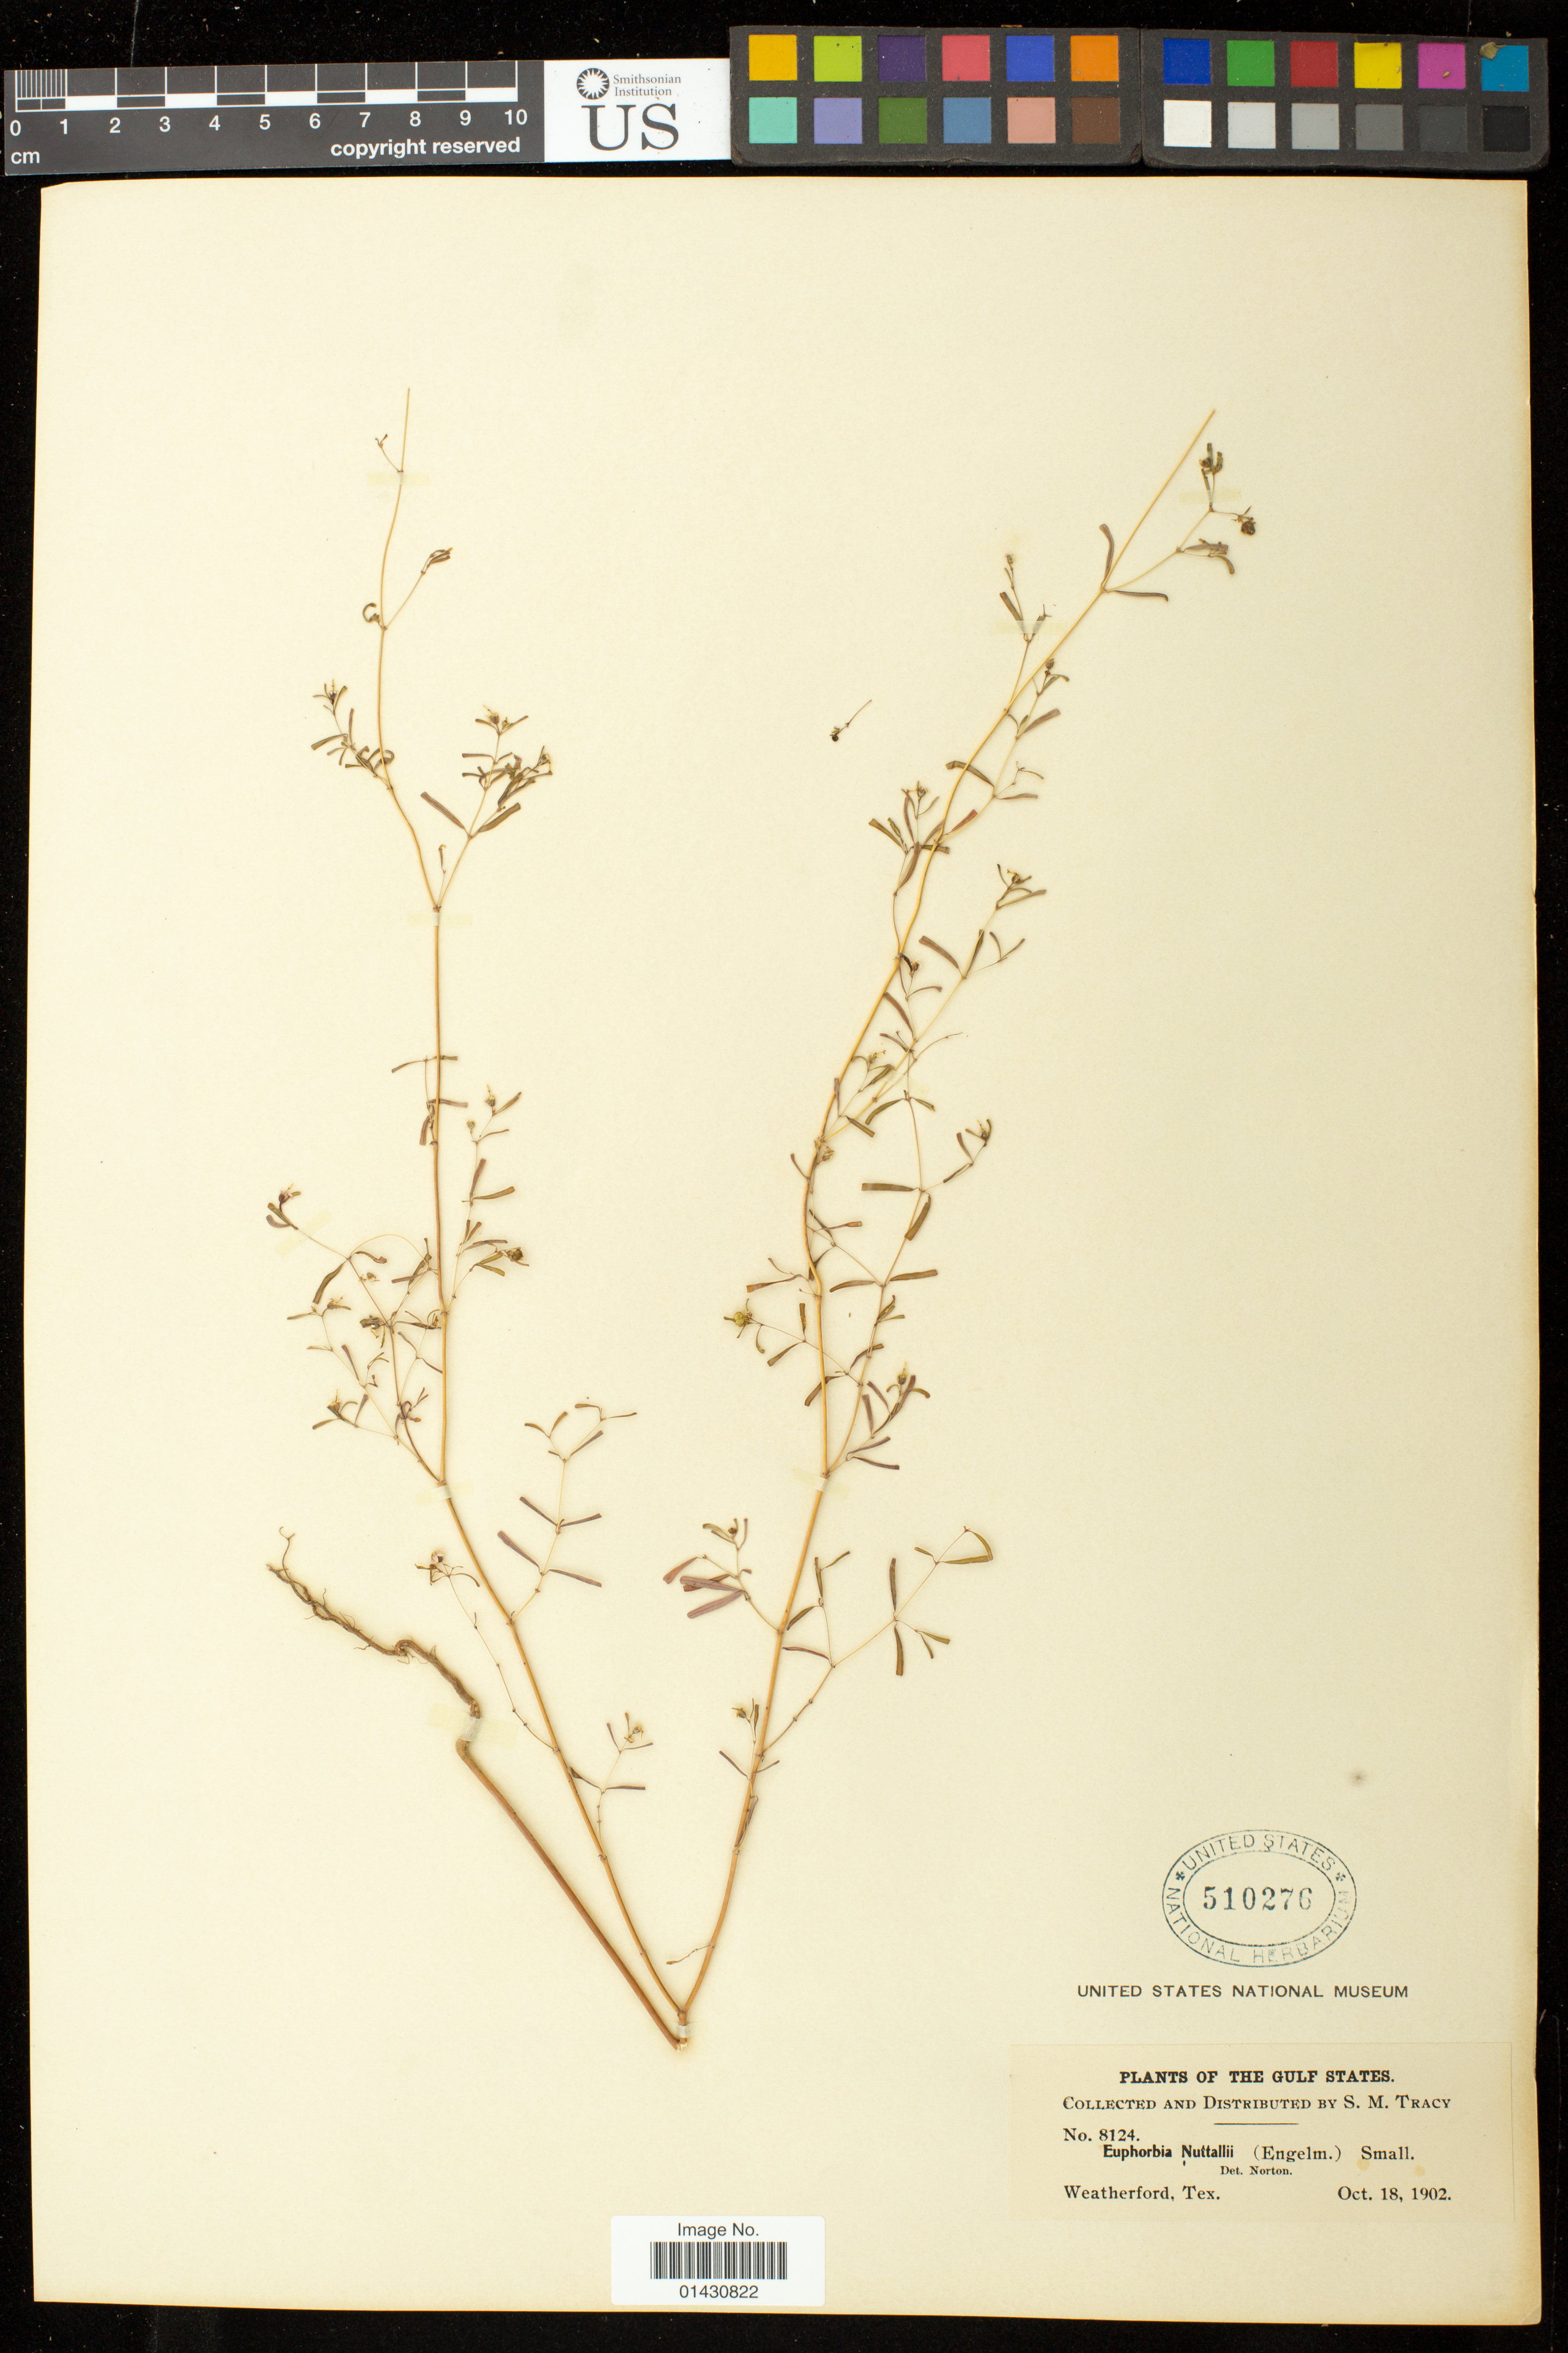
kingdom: Plantae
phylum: Tracheophyta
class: Magnoliopsida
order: Malpighiales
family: Euphorbiaceae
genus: Euphorbia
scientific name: Euphorbia missurica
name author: Raf.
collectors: S. M. Tracy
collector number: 8124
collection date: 1902-10-18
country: United States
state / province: Texas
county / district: Parker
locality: Weatherford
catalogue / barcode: US 510276